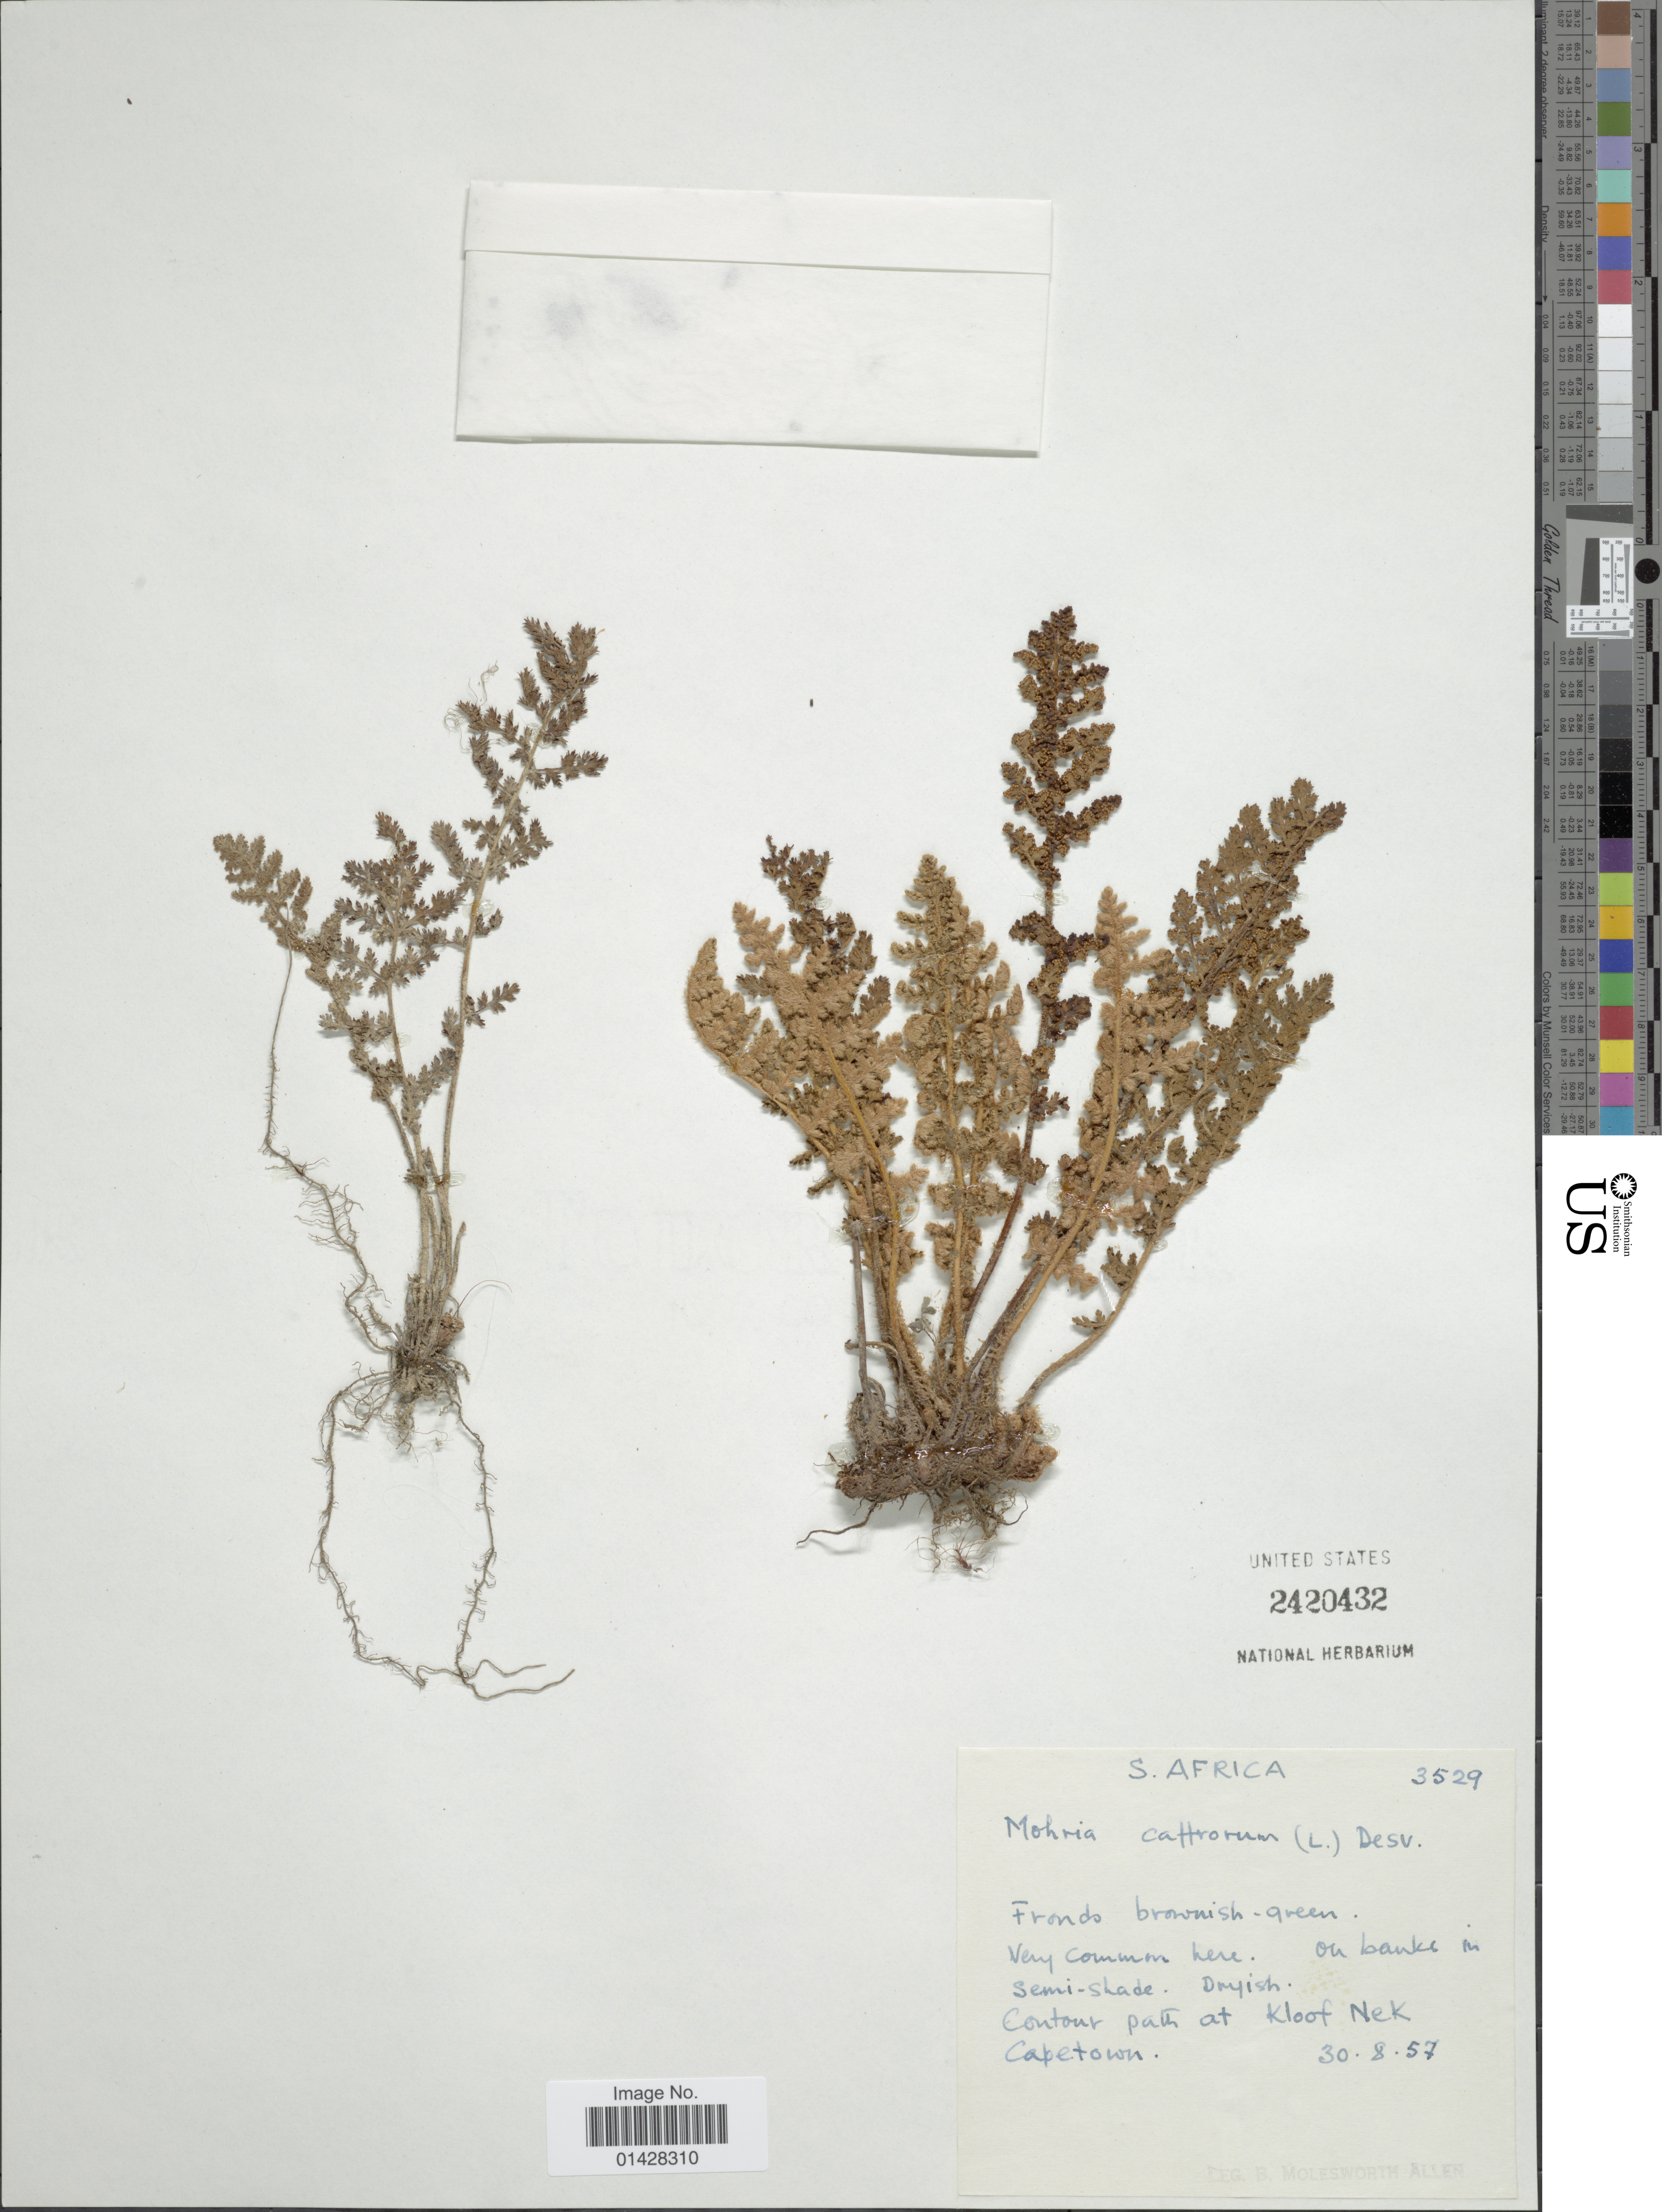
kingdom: Plantae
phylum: Tracheophyta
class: Polypodiopsida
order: Schizaeales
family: Anemiaceae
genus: Anemia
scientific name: Anemia cafforum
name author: (L.) Christenh.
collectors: Mrs. B. E. G. Molesworth-Allen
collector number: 3529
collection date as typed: Transcribed d/m/y: 30/8/57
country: South Africa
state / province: Western Cape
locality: Very common here. On bank in semi-shade. Dryish. Contour path at Kloof Nek Capetown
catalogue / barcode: US 2420432